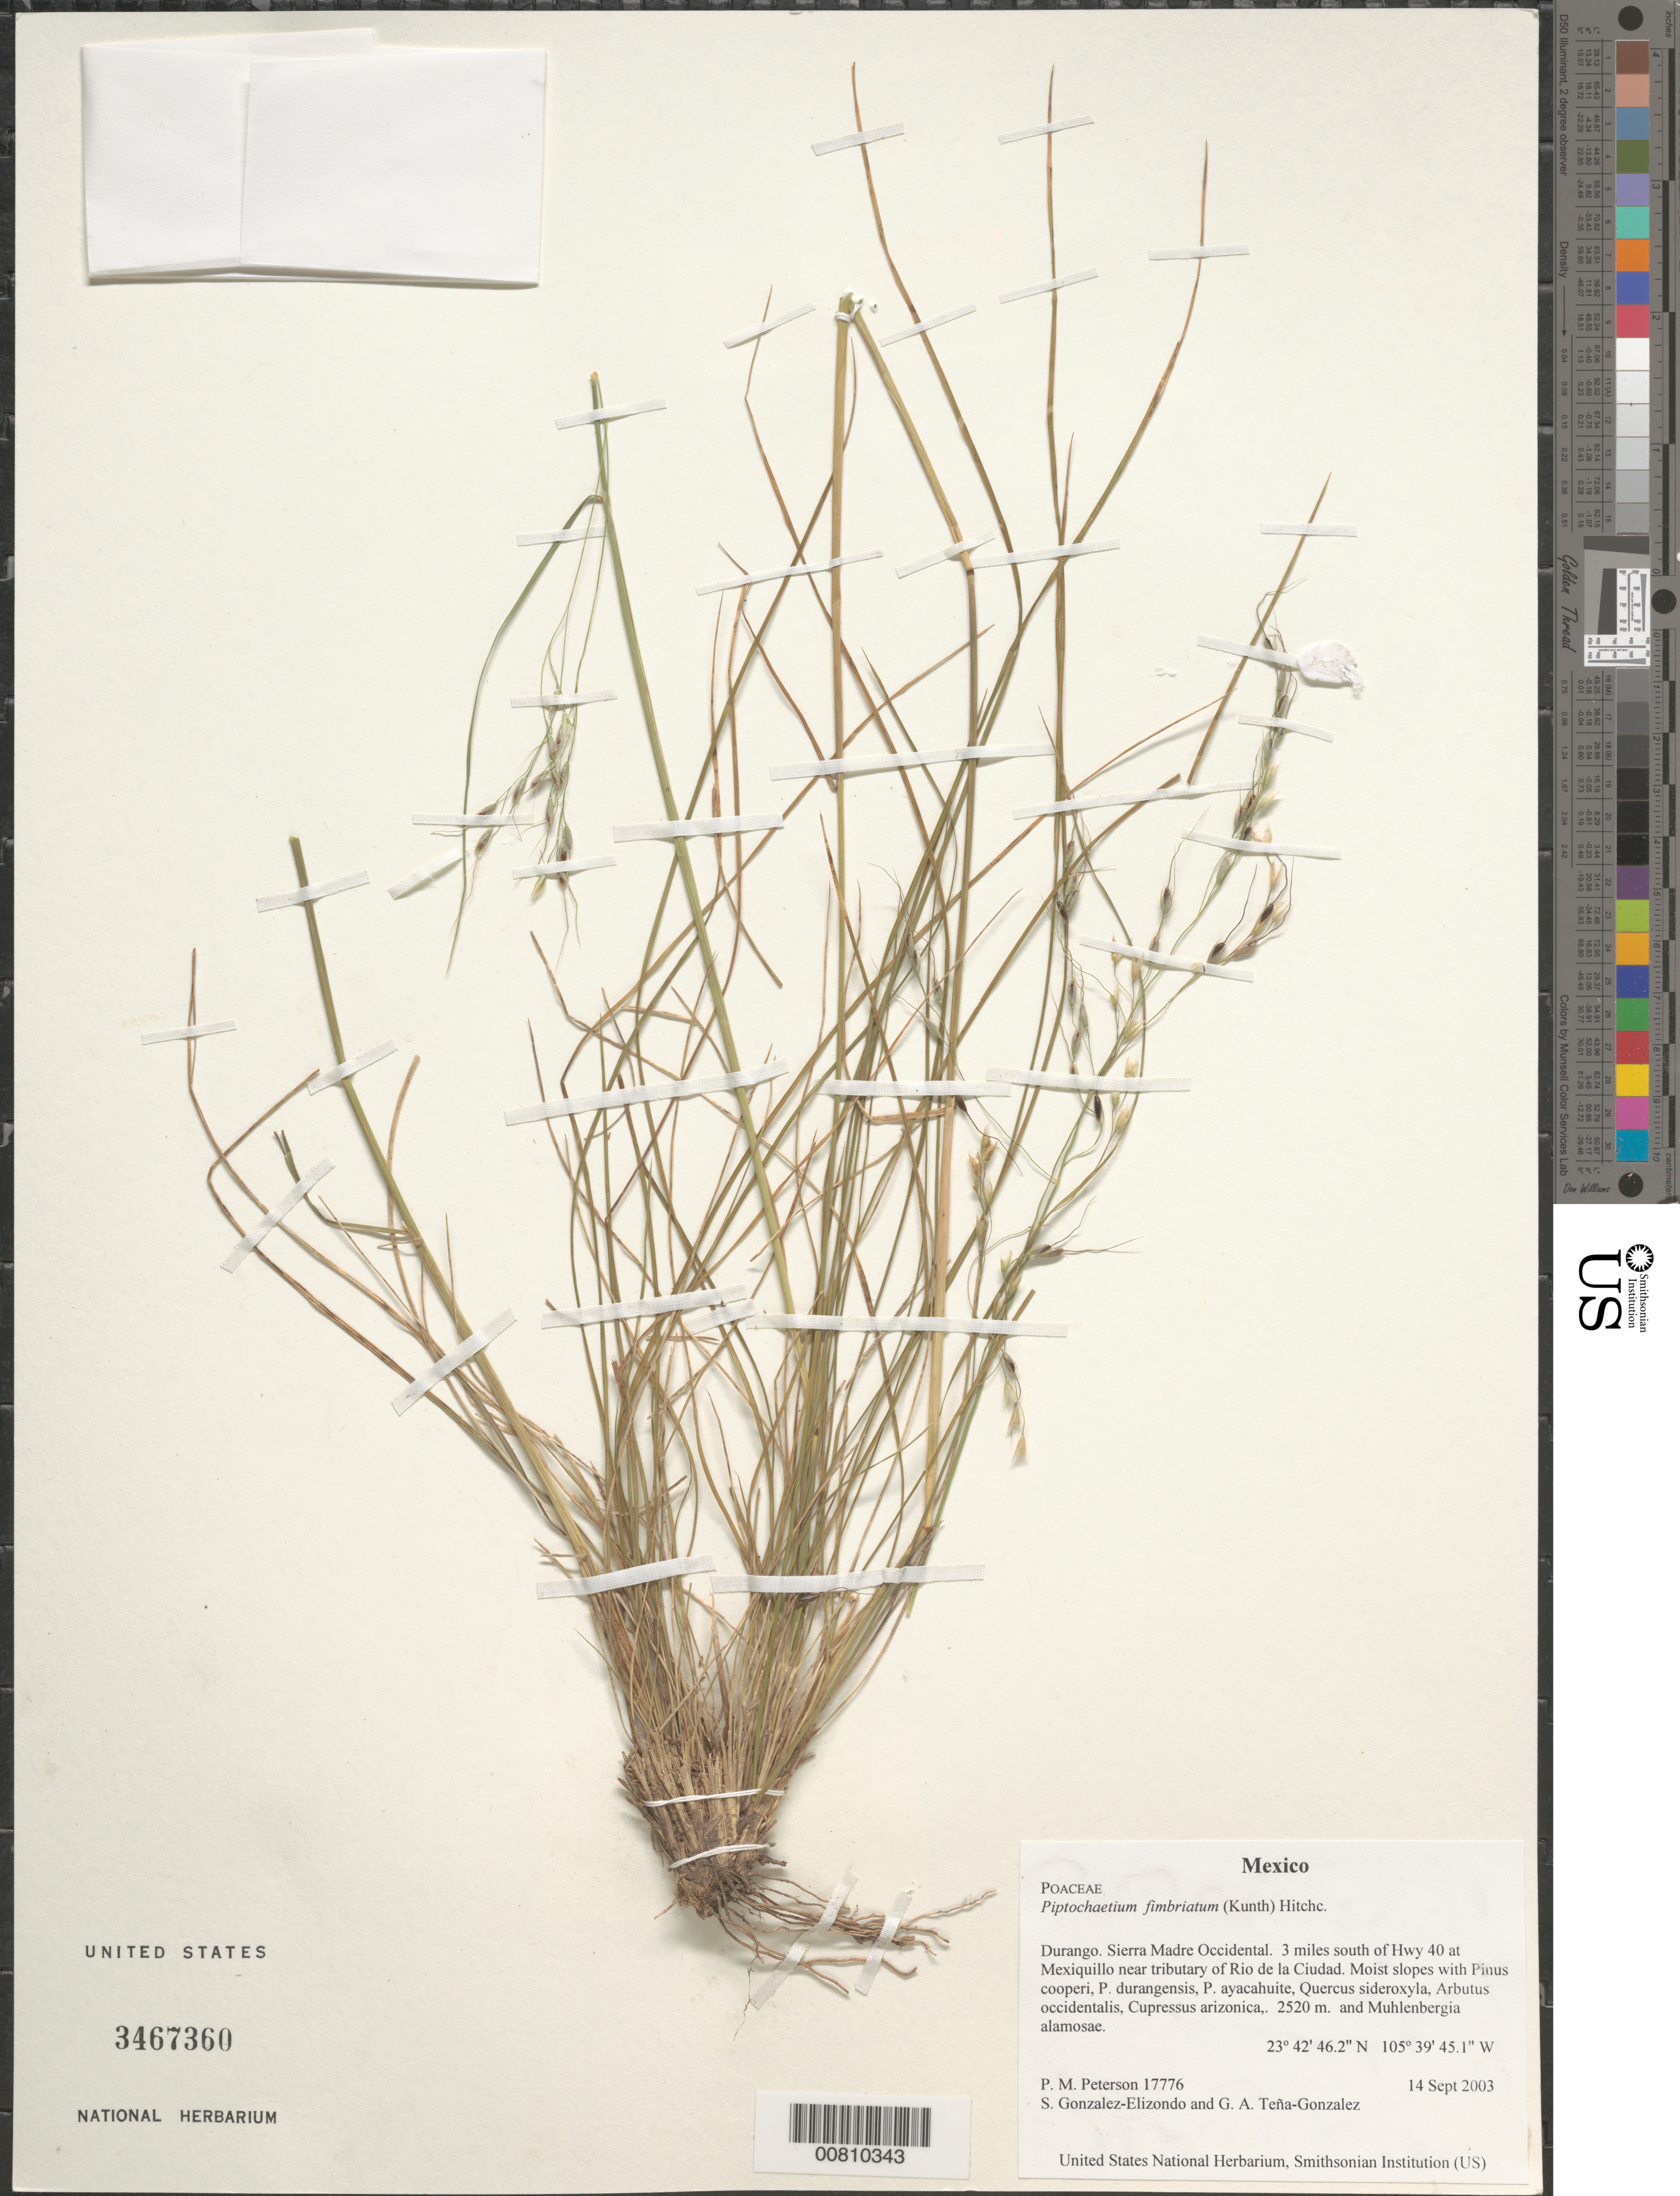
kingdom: Plantae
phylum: Tracheophyta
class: Liliopsida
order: Poales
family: Poaceae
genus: Piptochaetium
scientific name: Piptochaetium fimbriatum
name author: (Kunth) Hitchc.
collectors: P. M. Peterson, M. S. González-Elizondo & G. Teña-Gonzalez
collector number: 17776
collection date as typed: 14 Sep 2003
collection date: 2003-09-14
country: Mexico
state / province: Durango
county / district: Sierra Madre Occidental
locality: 3 miles south of Hwy 40 at Mexiquillo near tributary of Rio de la Ciudad. Moist slopes with Pinus cooperi, P. durangensis, P. ayacahuite, Quercus sideroxyla, Arbutus occidentalis, Cupressus arizonica,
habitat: and Muhlenbergia alamosae.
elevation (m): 2520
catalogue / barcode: US 3467360